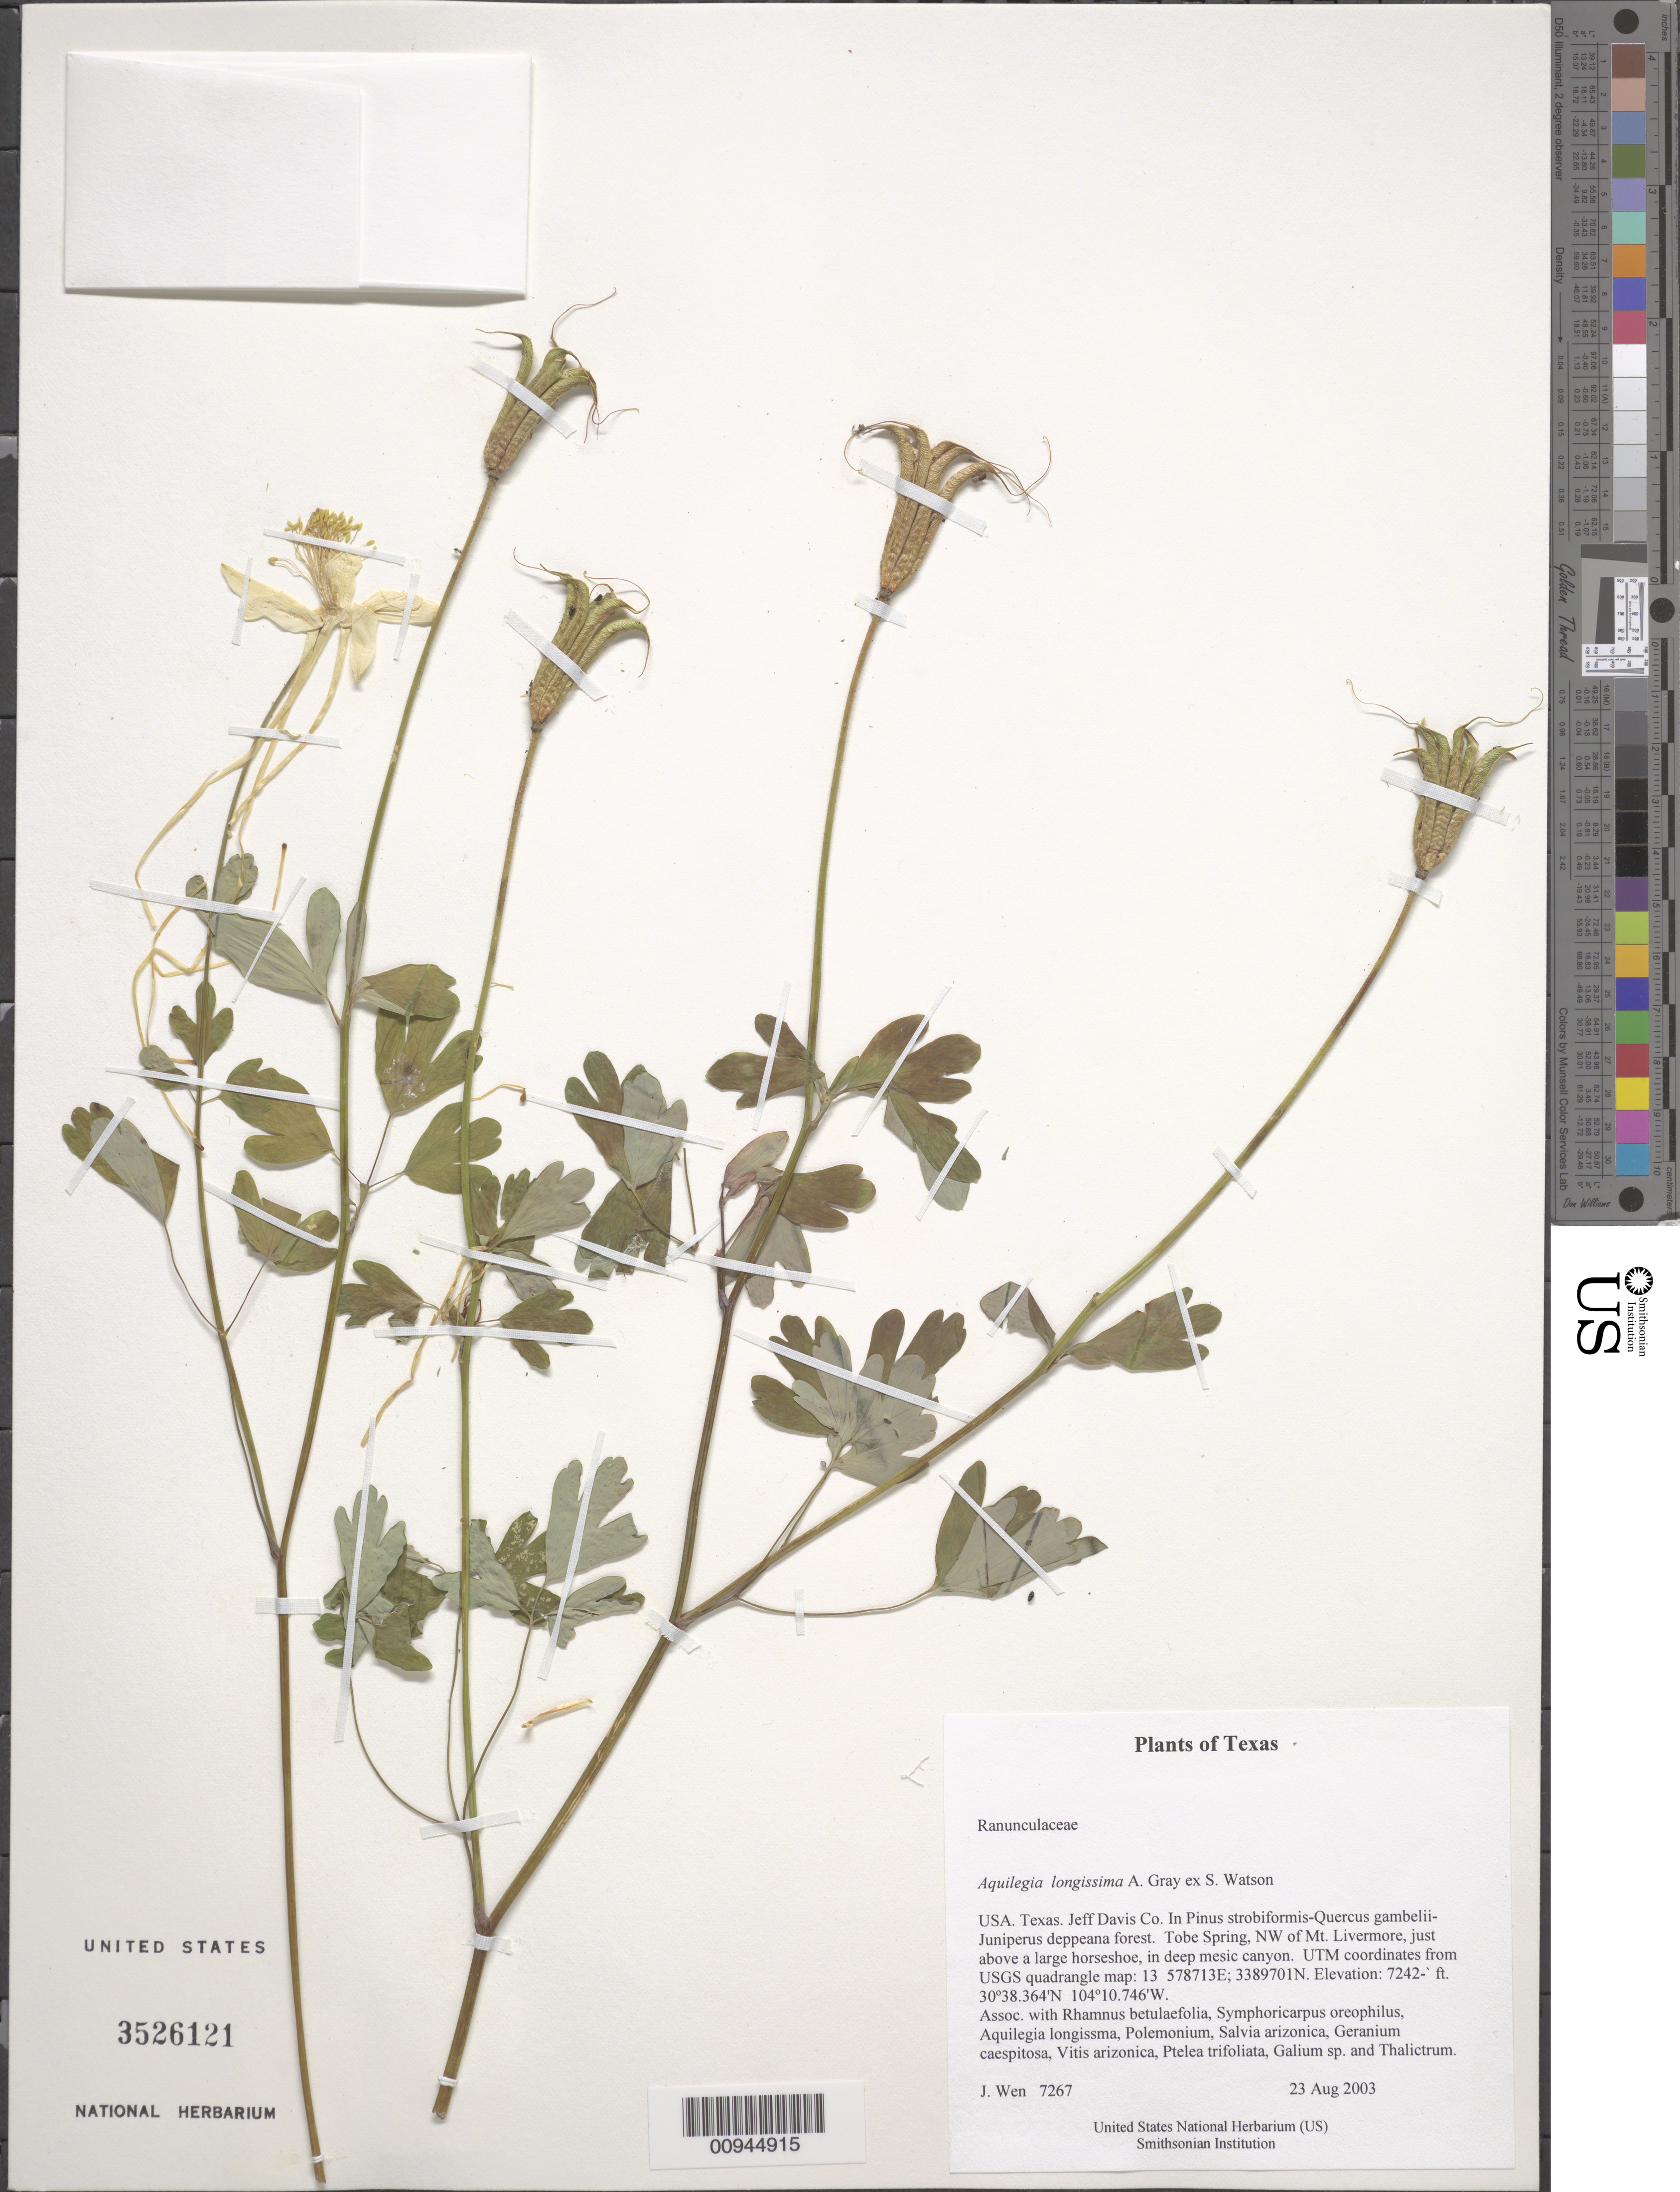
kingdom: Plantae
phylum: Tracheophyta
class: Magnoliopsida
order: Ranunculales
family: Ranunculaceae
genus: Aquilegia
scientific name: Aquilegia longissima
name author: A. Gray ex S. Watson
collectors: J. Wen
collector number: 7267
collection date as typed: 23 Aug 2003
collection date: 2003-08-23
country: United States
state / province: Texas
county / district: Jeff Davis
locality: In Pinus strobiformis-Quercus gambelii-Juniperus deppeana forest. Tobe Spring, NW of Mt. Livermore, just above a large horseshoe, in deep mesic canyon. UTM coordinates from USGS quadrangle map: 13 578713E; 3389701N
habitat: Assoc. with Rhamnus betulaefolia, Symphoricarpus oreophilus, Aquilegia longissma, Polemonium, Salvia arizonica, Geranium caespitosa, Vitis arizonica, Ptelea trifoliata, Galium sp. and Thalictrum.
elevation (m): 2207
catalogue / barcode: US 3526121